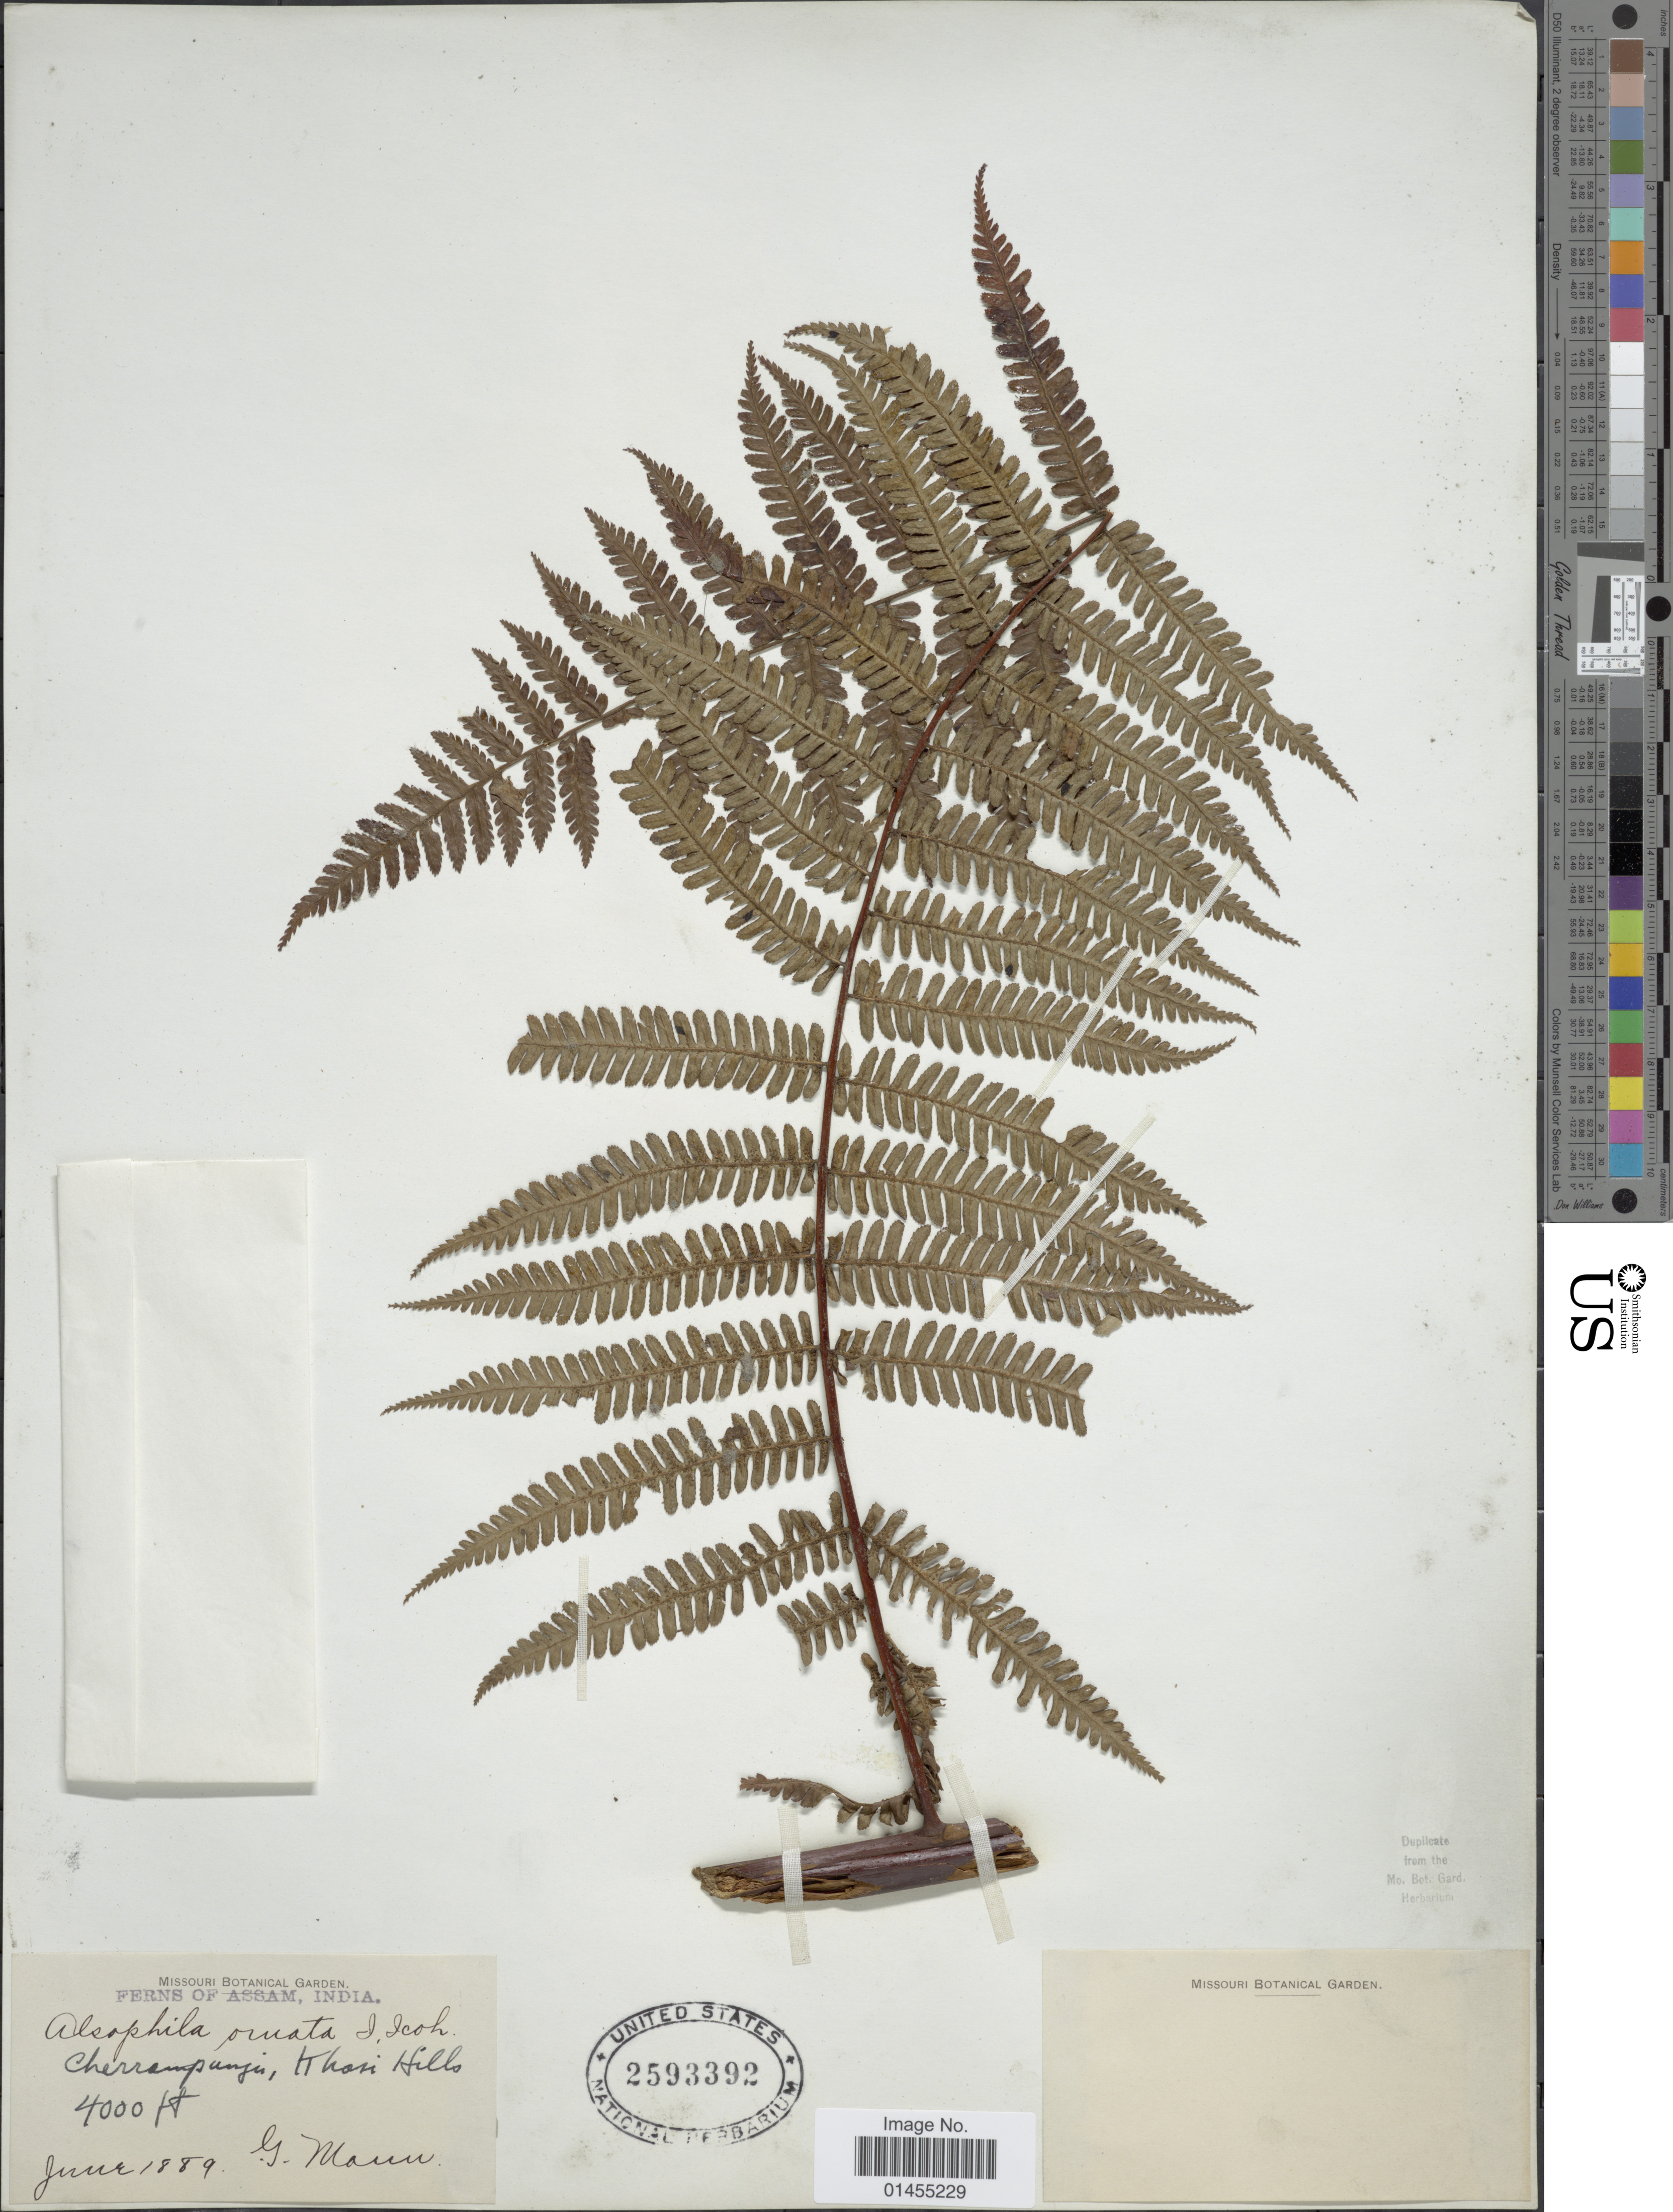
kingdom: Plantae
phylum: Tracheophyta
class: Polypodiopsida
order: Cyatheales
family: Cyatheaceae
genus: Alsophila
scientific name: Alsophila khaysana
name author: Moore ex Kuhn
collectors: G. Mann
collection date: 1889-07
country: India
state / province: Meghalaya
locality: Cherrapunji, Khasi Hills.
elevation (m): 1219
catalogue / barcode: US 2593392